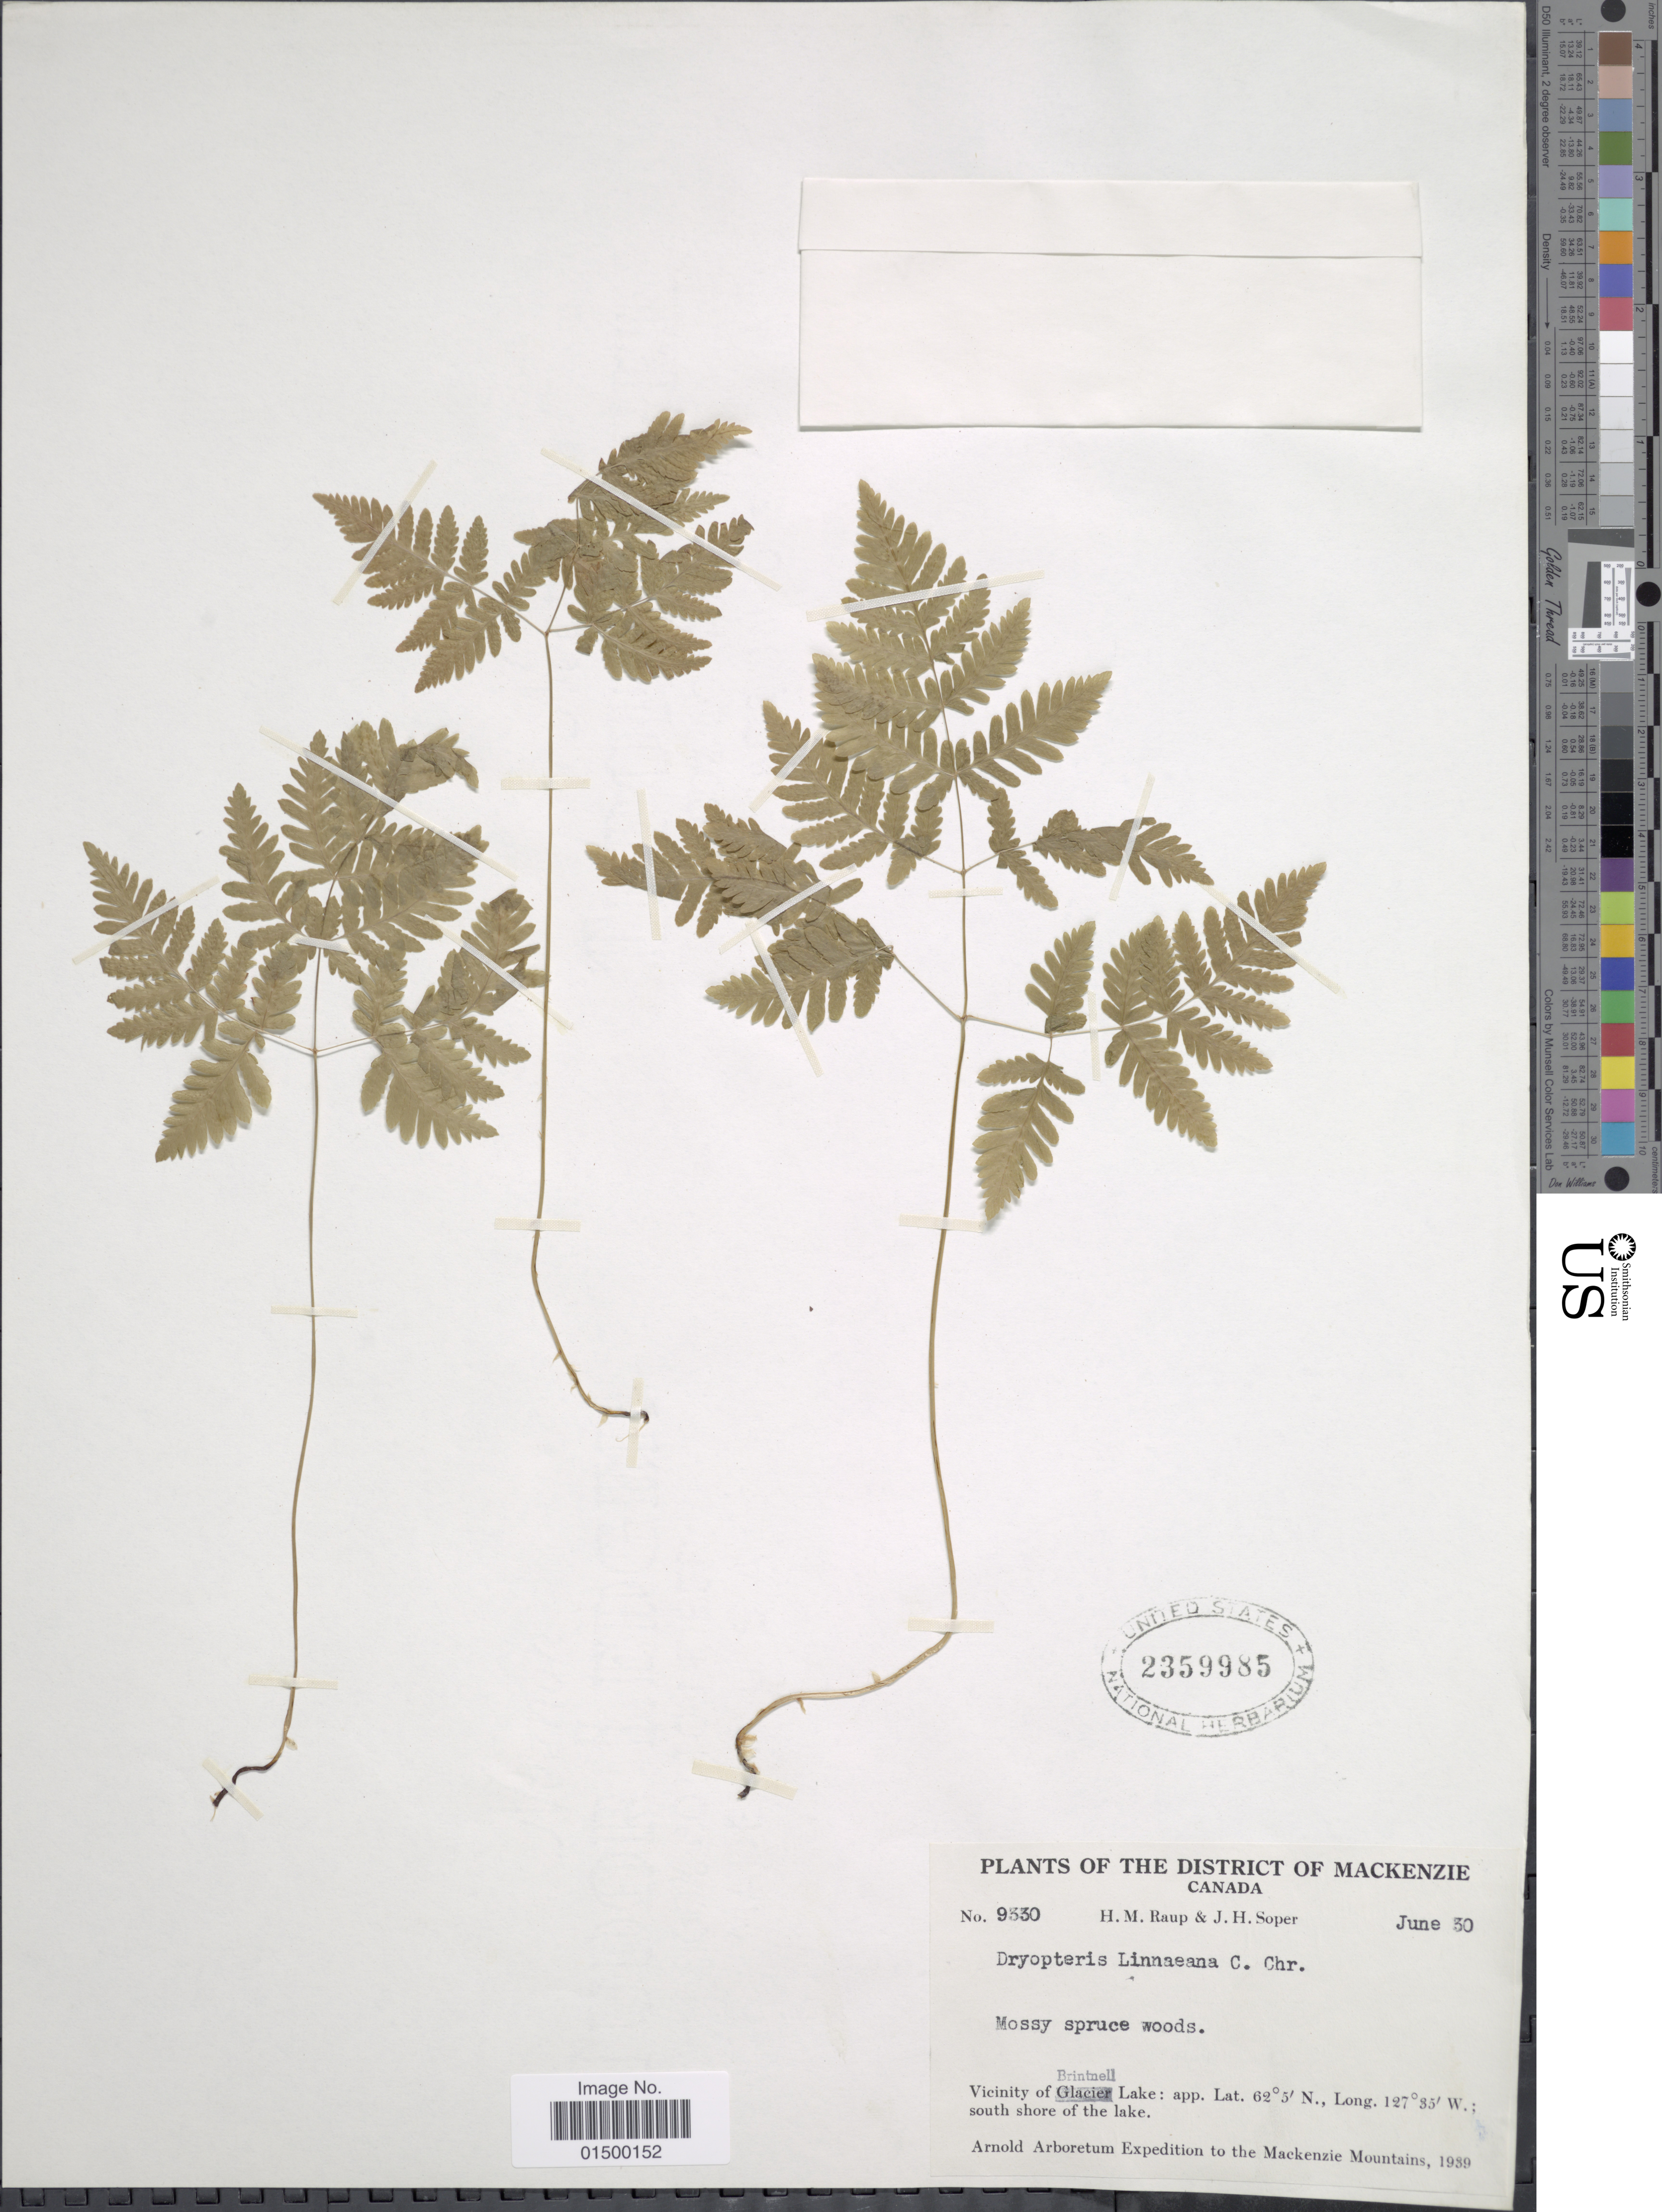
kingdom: Plantae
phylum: Tracheophyta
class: Polypodiopsida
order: Polypodiales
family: Cystopteridaceae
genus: Gymnocarpium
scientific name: Gymnocarpium disjunctum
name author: (Rupr.) Ching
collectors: H. Raup & J. H. Soper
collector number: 9330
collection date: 1939-06-30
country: Canada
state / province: British Columbia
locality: District of Mackenzie Canada. Mossy spruce woods. Vicinity of Brintnell Lake. south shore lake.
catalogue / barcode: US 2359985